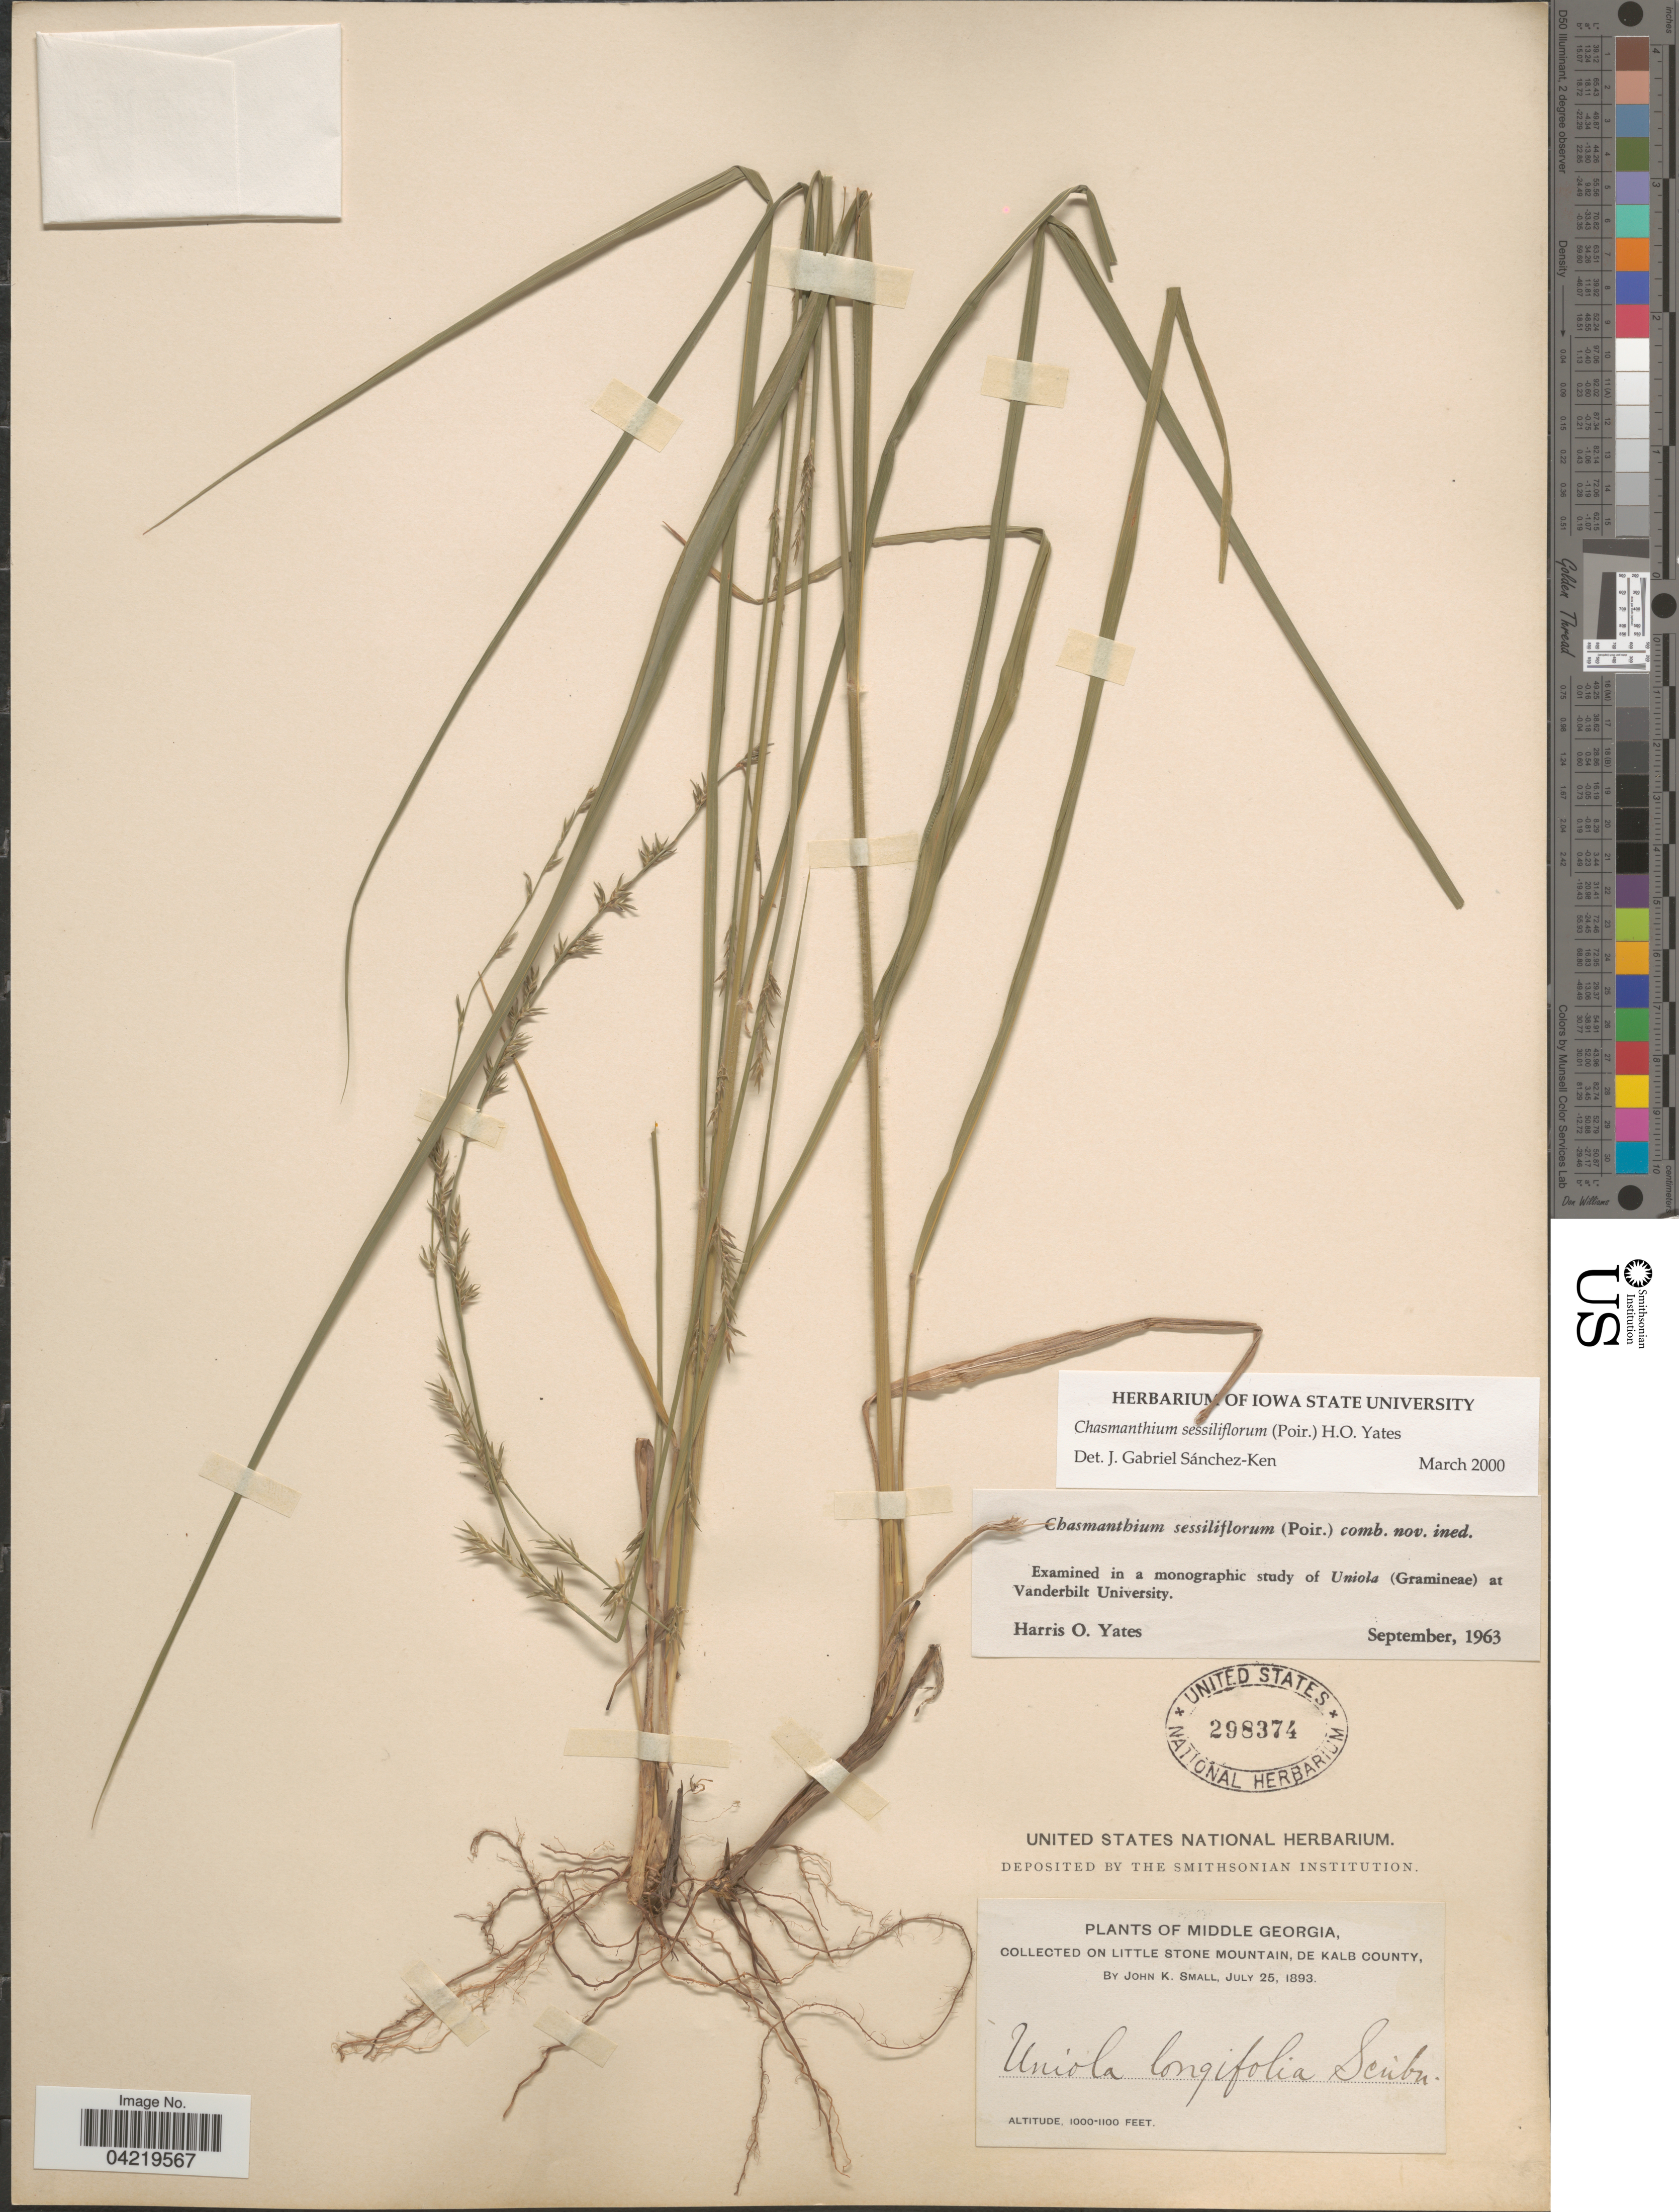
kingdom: Plantae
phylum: Tracheophyta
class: Liliopsida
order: Poales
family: Poaceae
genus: Chasmanthium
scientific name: Chasmanthium laxum subsp. sessiliflorum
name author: (L.) H.O. Yates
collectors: J. K. Small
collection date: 1893-07-25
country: United States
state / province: Georgia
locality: Middle Georgia. On Little Stone Mountain, De Kalb County.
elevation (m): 305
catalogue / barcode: US 298374